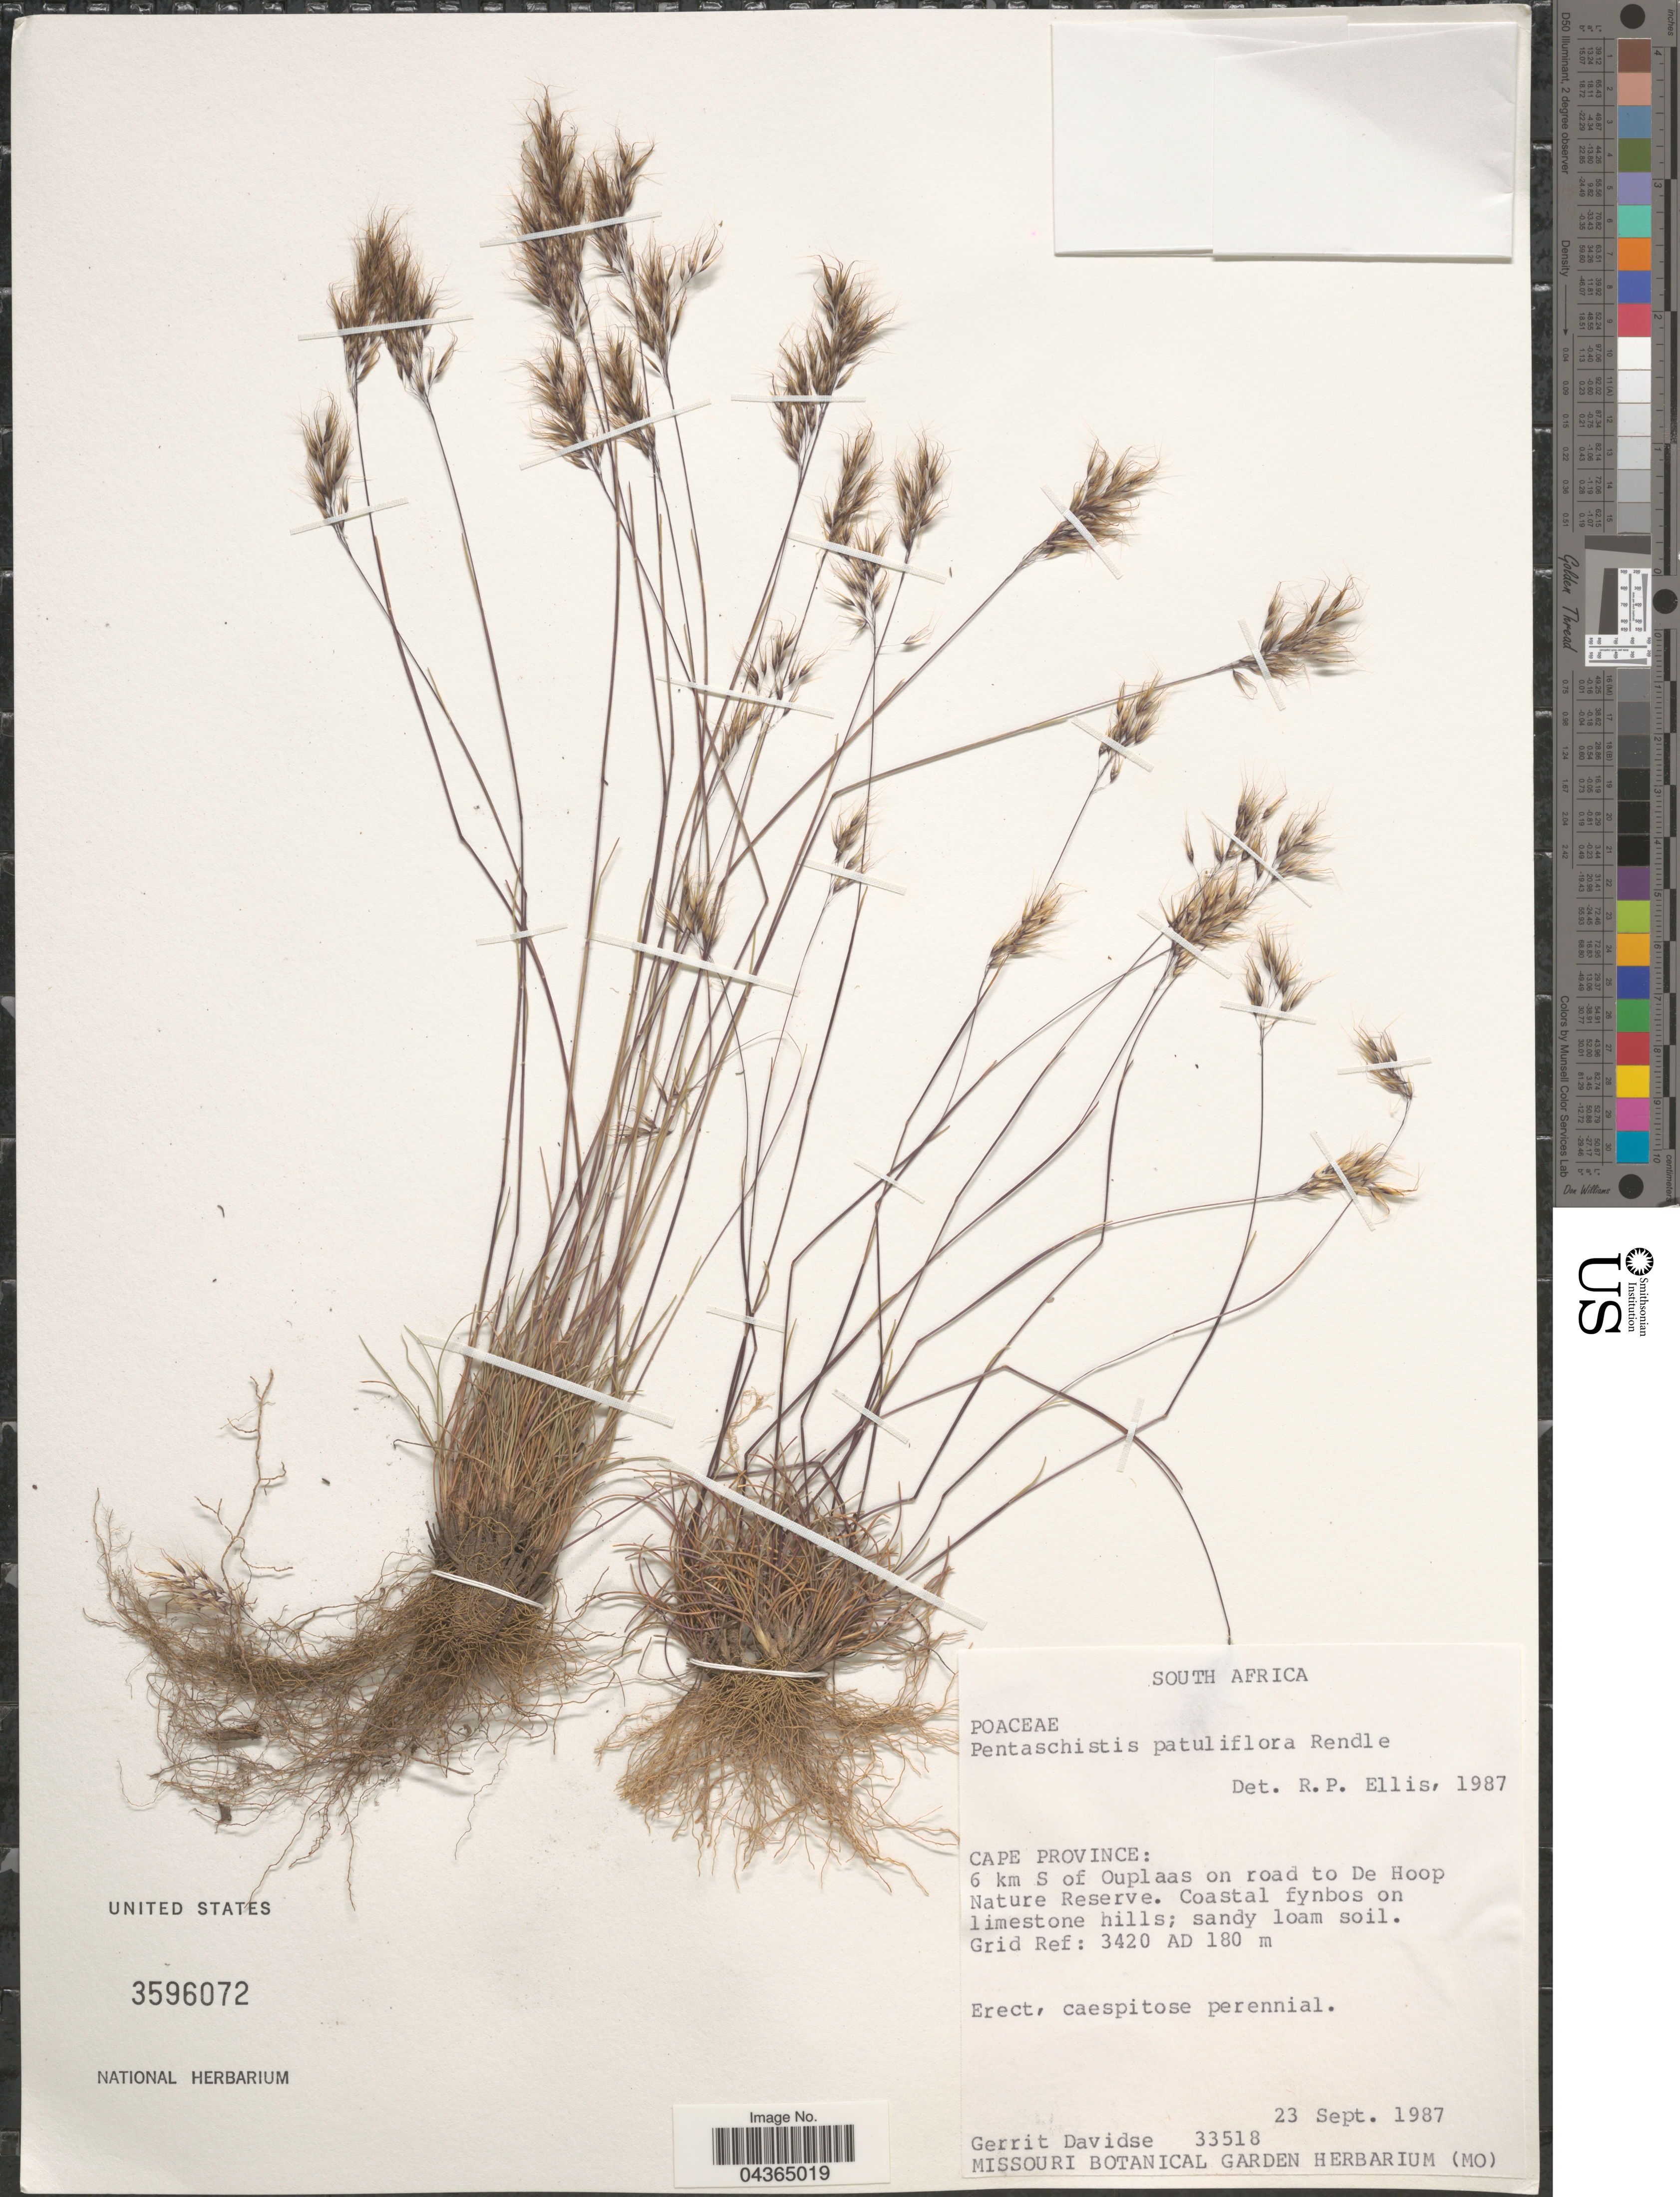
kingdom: Plantae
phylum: Tracheophyta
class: Liliopsida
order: Poales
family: Poaceae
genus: Pentameris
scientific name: Pentameris cirrhulosa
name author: (Nees) Steud.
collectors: G. Davidse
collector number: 33518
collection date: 1987-09-23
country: South Africa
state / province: Western Cape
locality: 6 km S of Ouplaas on road to De Hoop Nature Reserve. Coastal fynbos on limestone hills. Grid Ref: 3420 AD.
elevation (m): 180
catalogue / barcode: US 3596072